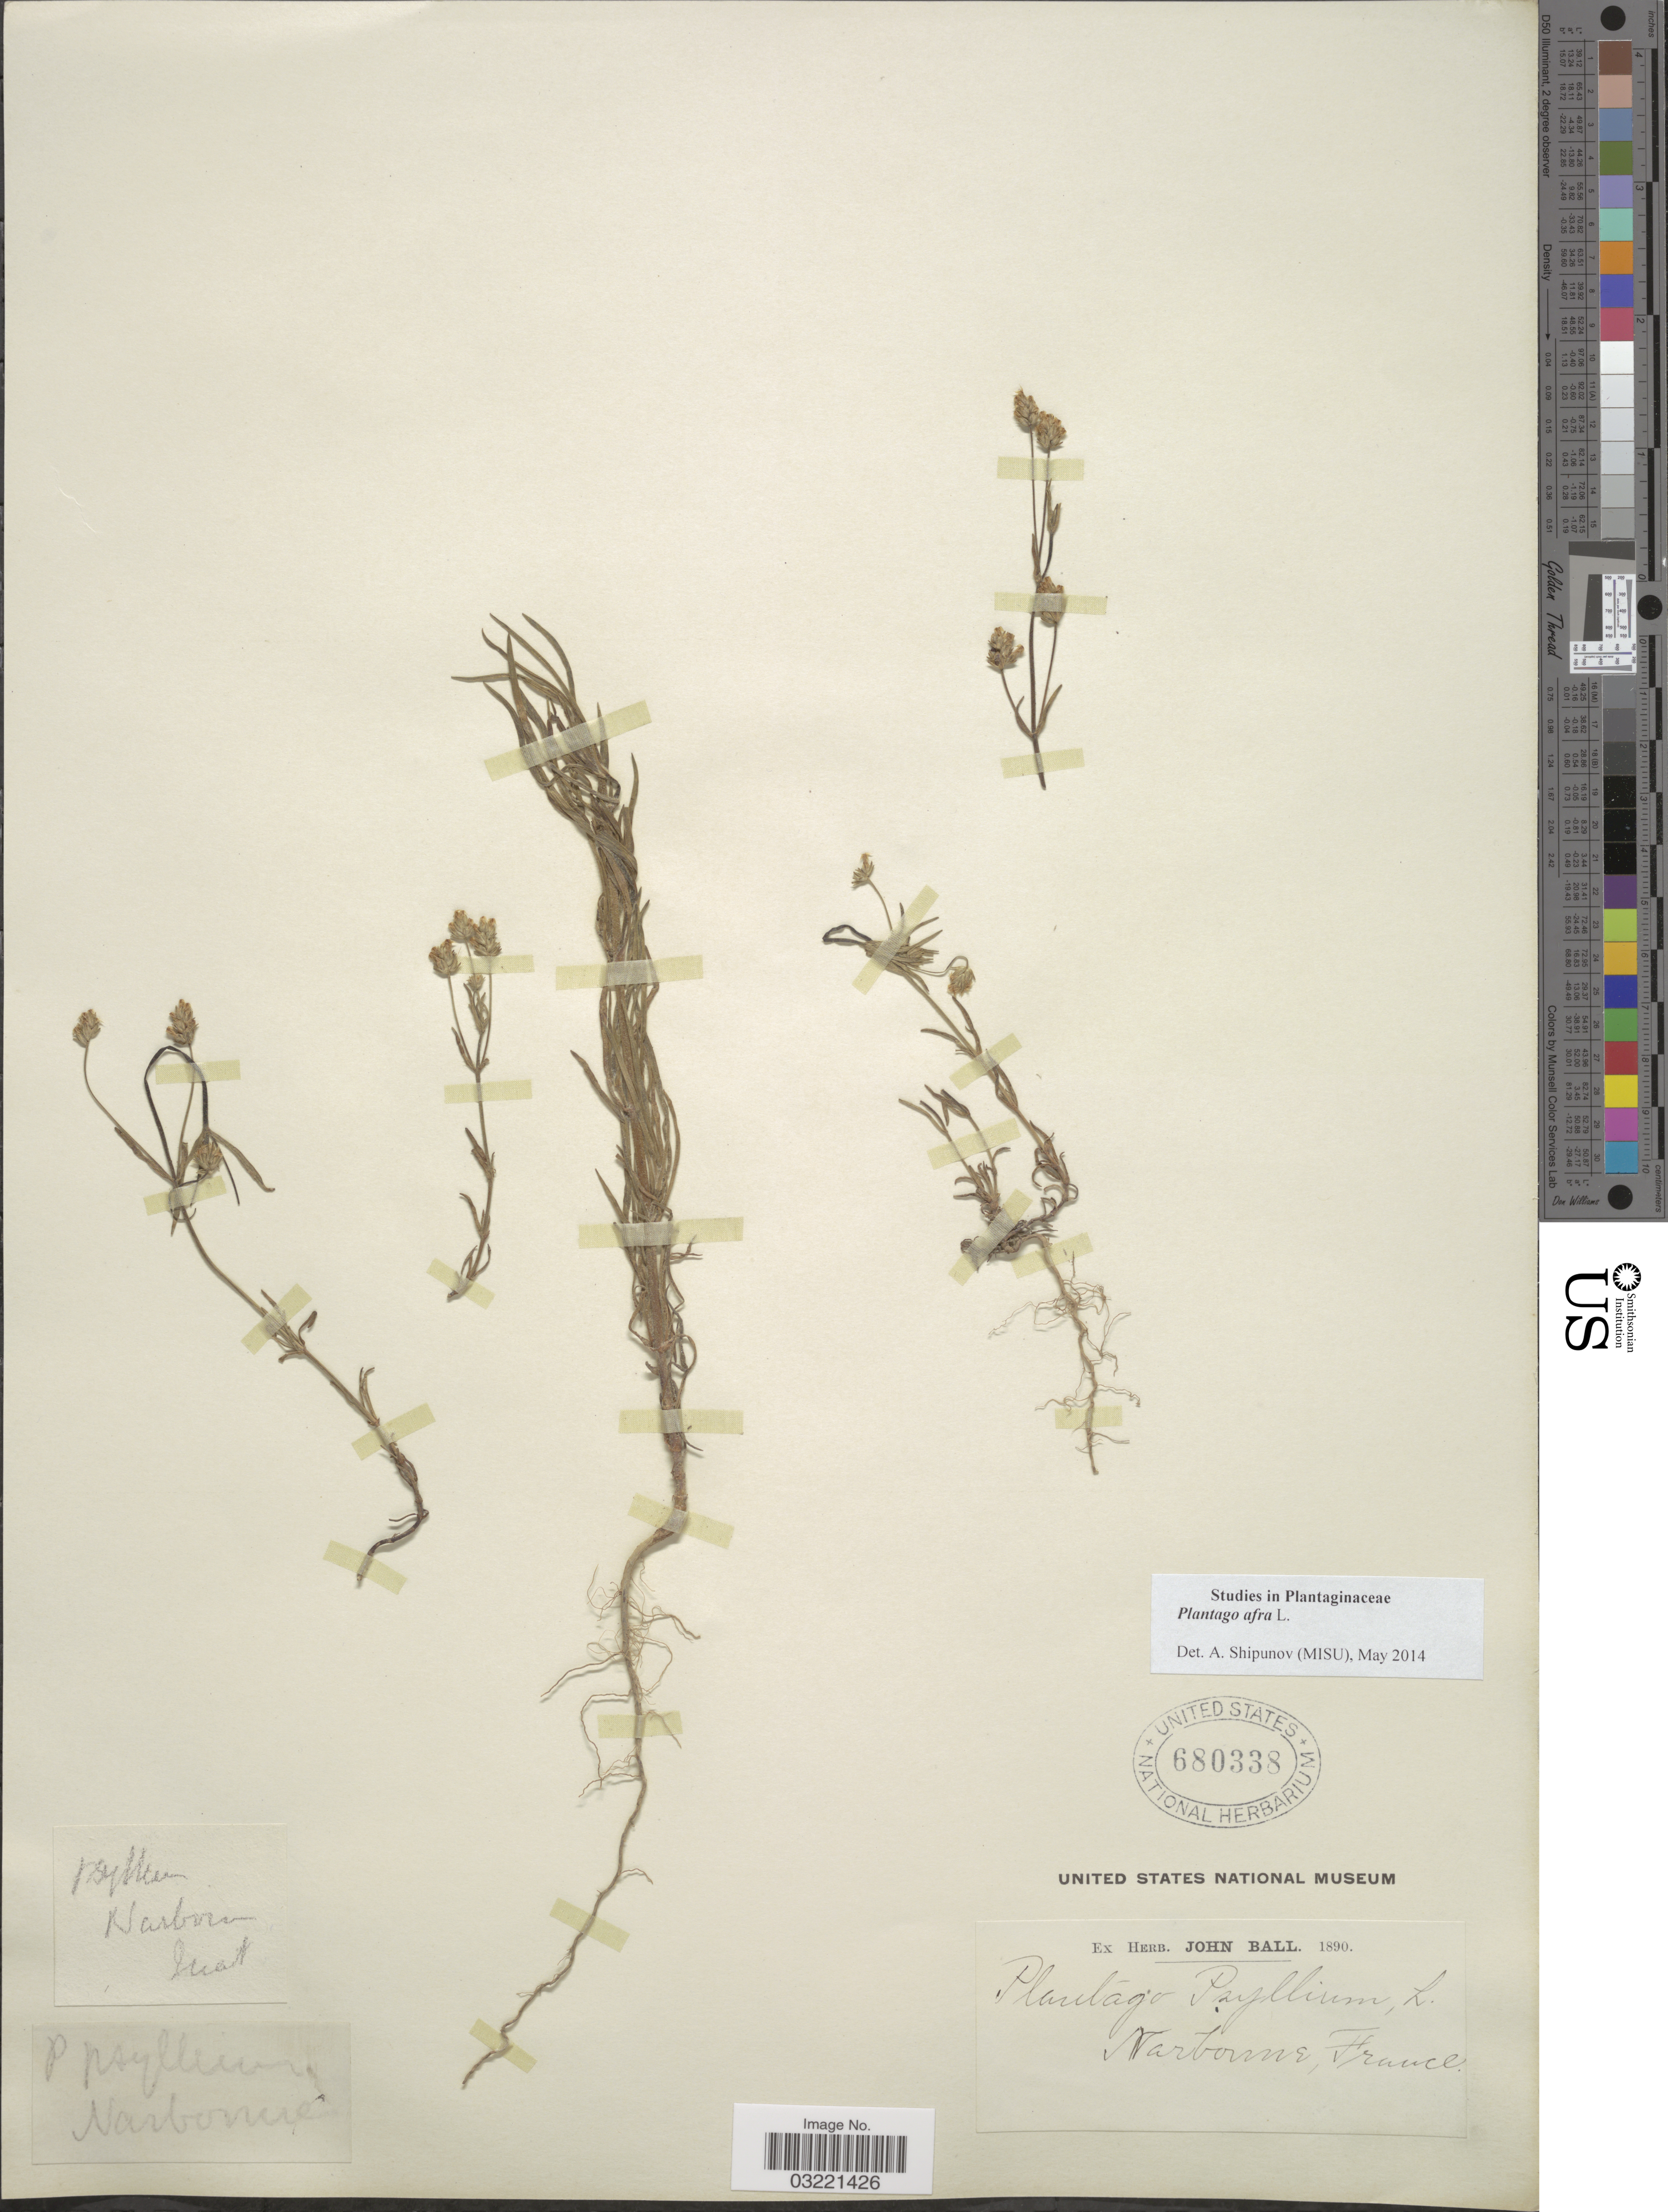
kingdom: Plantae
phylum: Tracheophyta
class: Magnoliopsida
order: Lamiales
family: Plantaginaceae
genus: Plantago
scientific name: Plantago afra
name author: L.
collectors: ex herb. John Ball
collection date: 1890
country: France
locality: Narbonne.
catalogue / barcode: US 680338